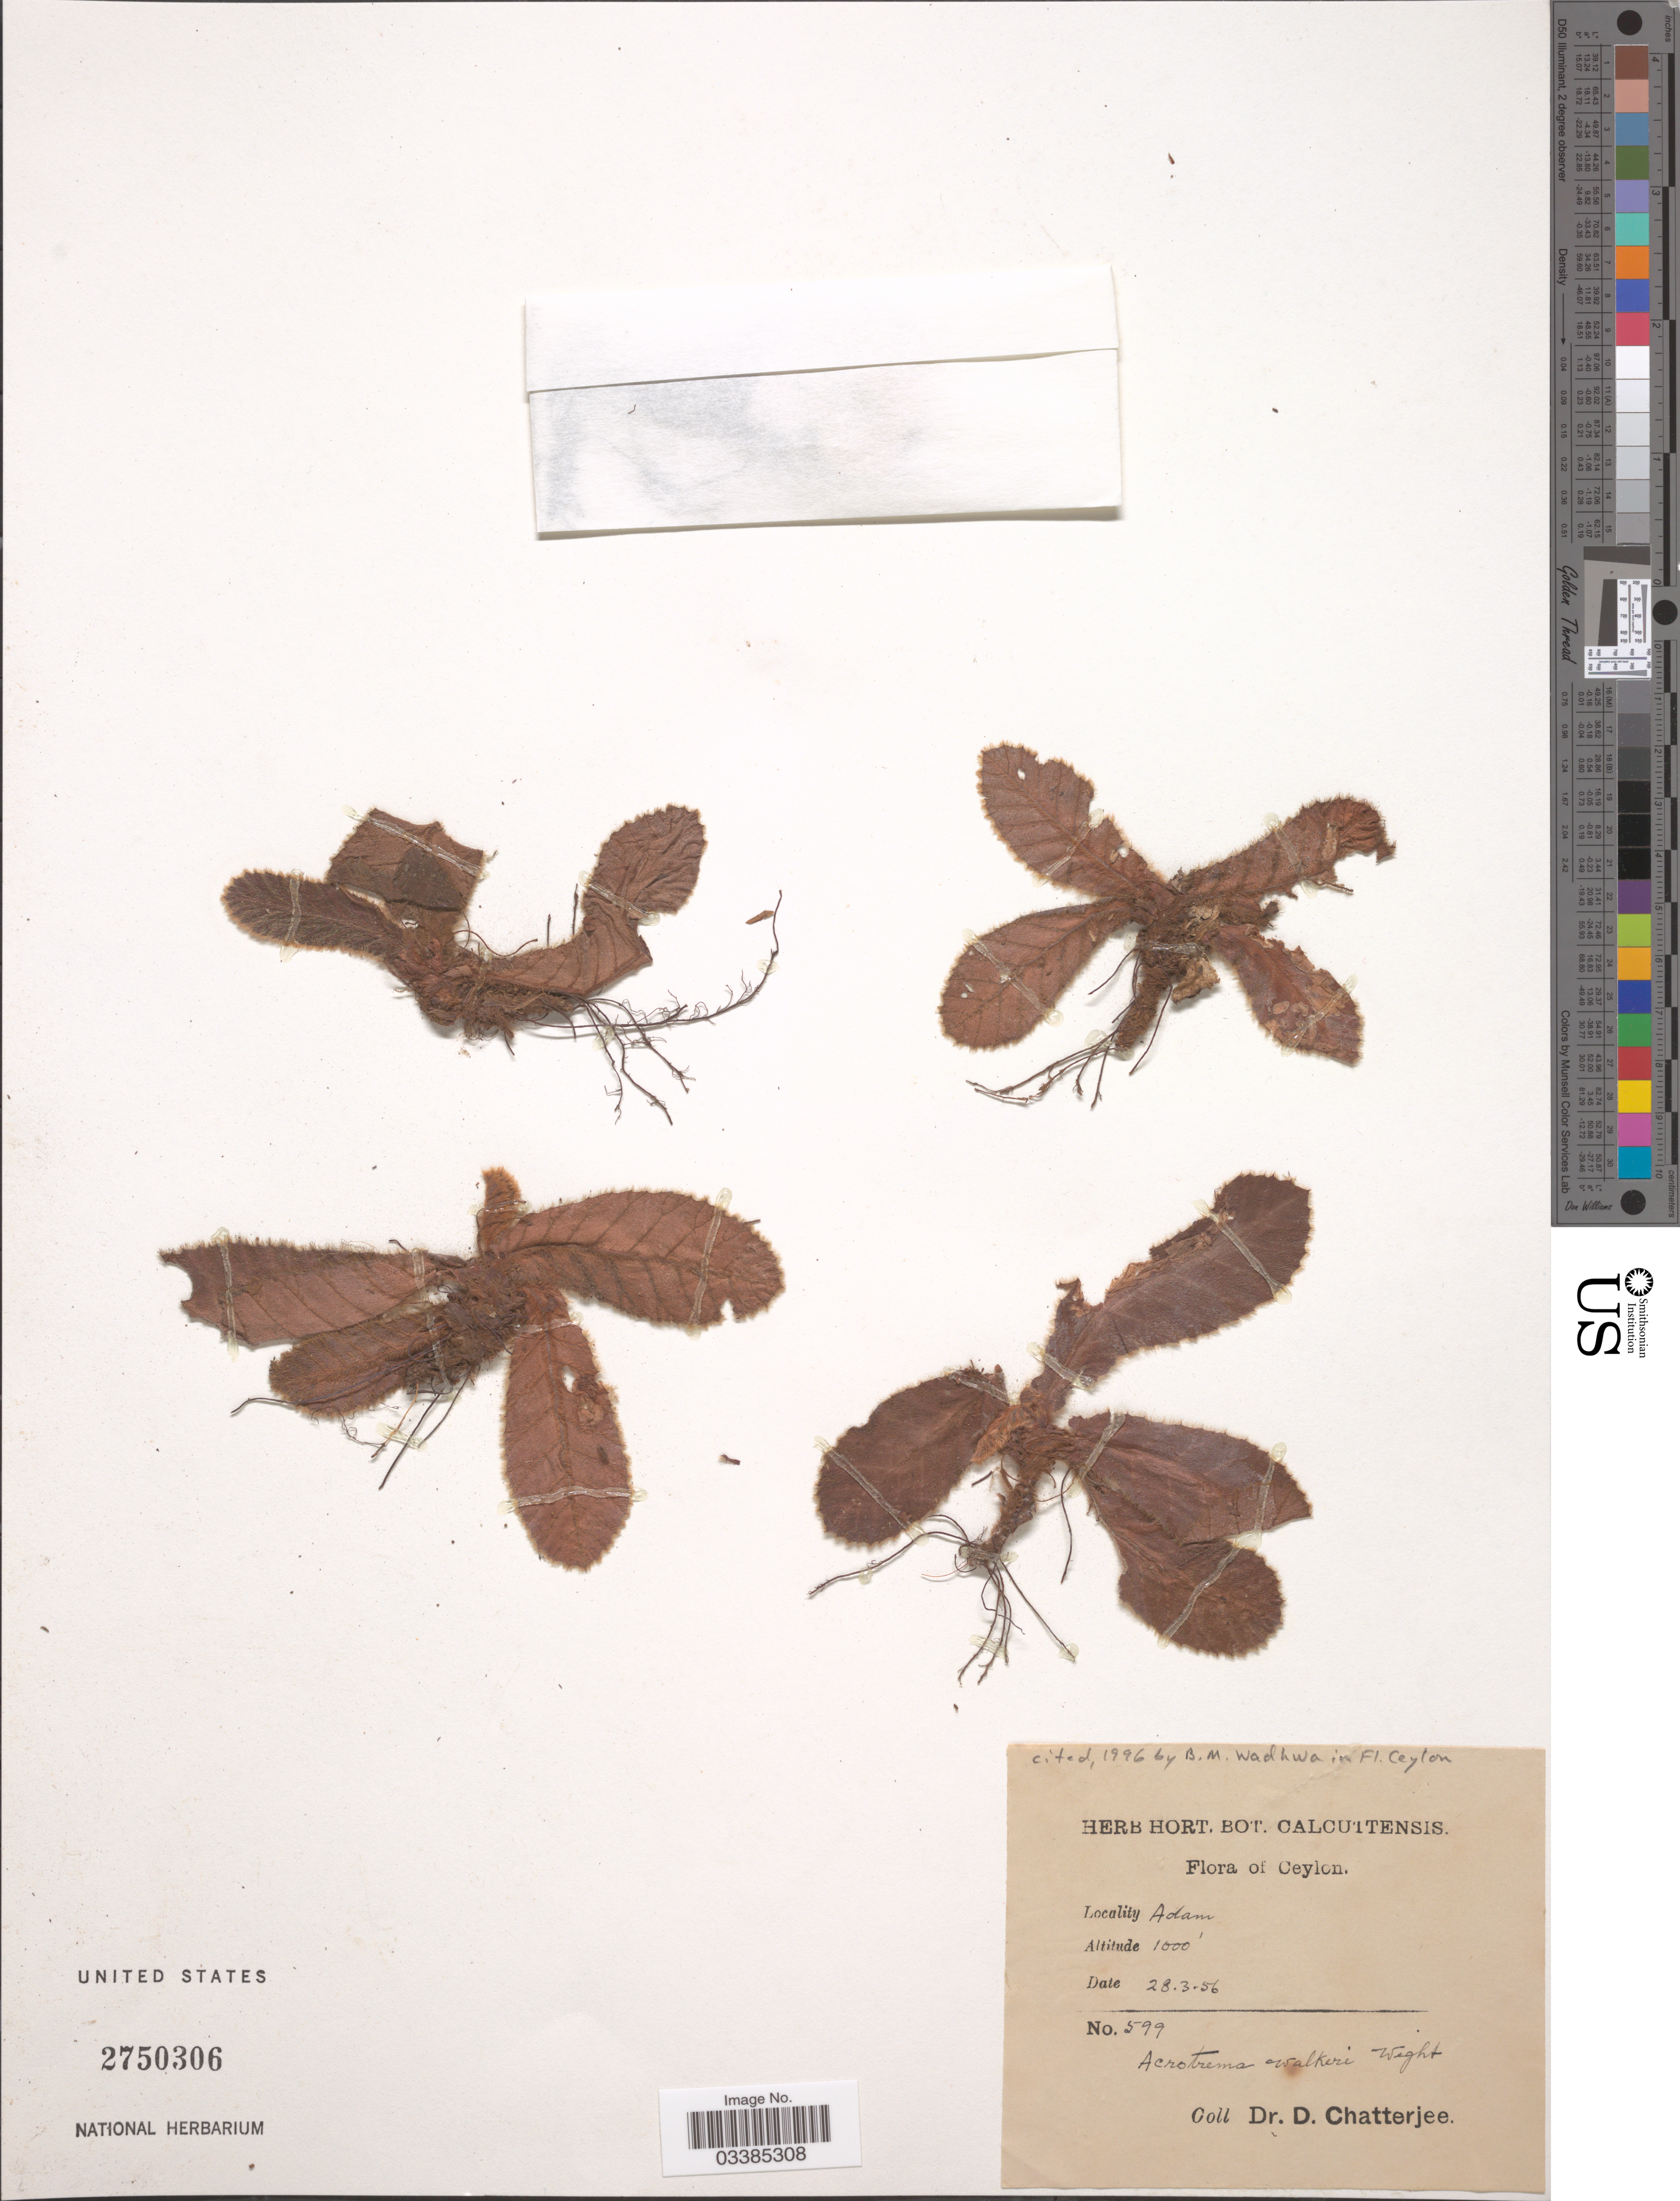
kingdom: Plantae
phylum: Tracheophyta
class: Magnoliopsida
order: Dilleniales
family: Dilleniaceae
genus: Acrotrema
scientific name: Acrotrema walkeri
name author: Wight ex Thwaites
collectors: D. Chatterjee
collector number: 599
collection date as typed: Transcribed d/m/y: 28/3/56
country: Sri Lanka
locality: Ceylon. Adam.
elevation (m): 305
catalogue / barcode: US 2750306